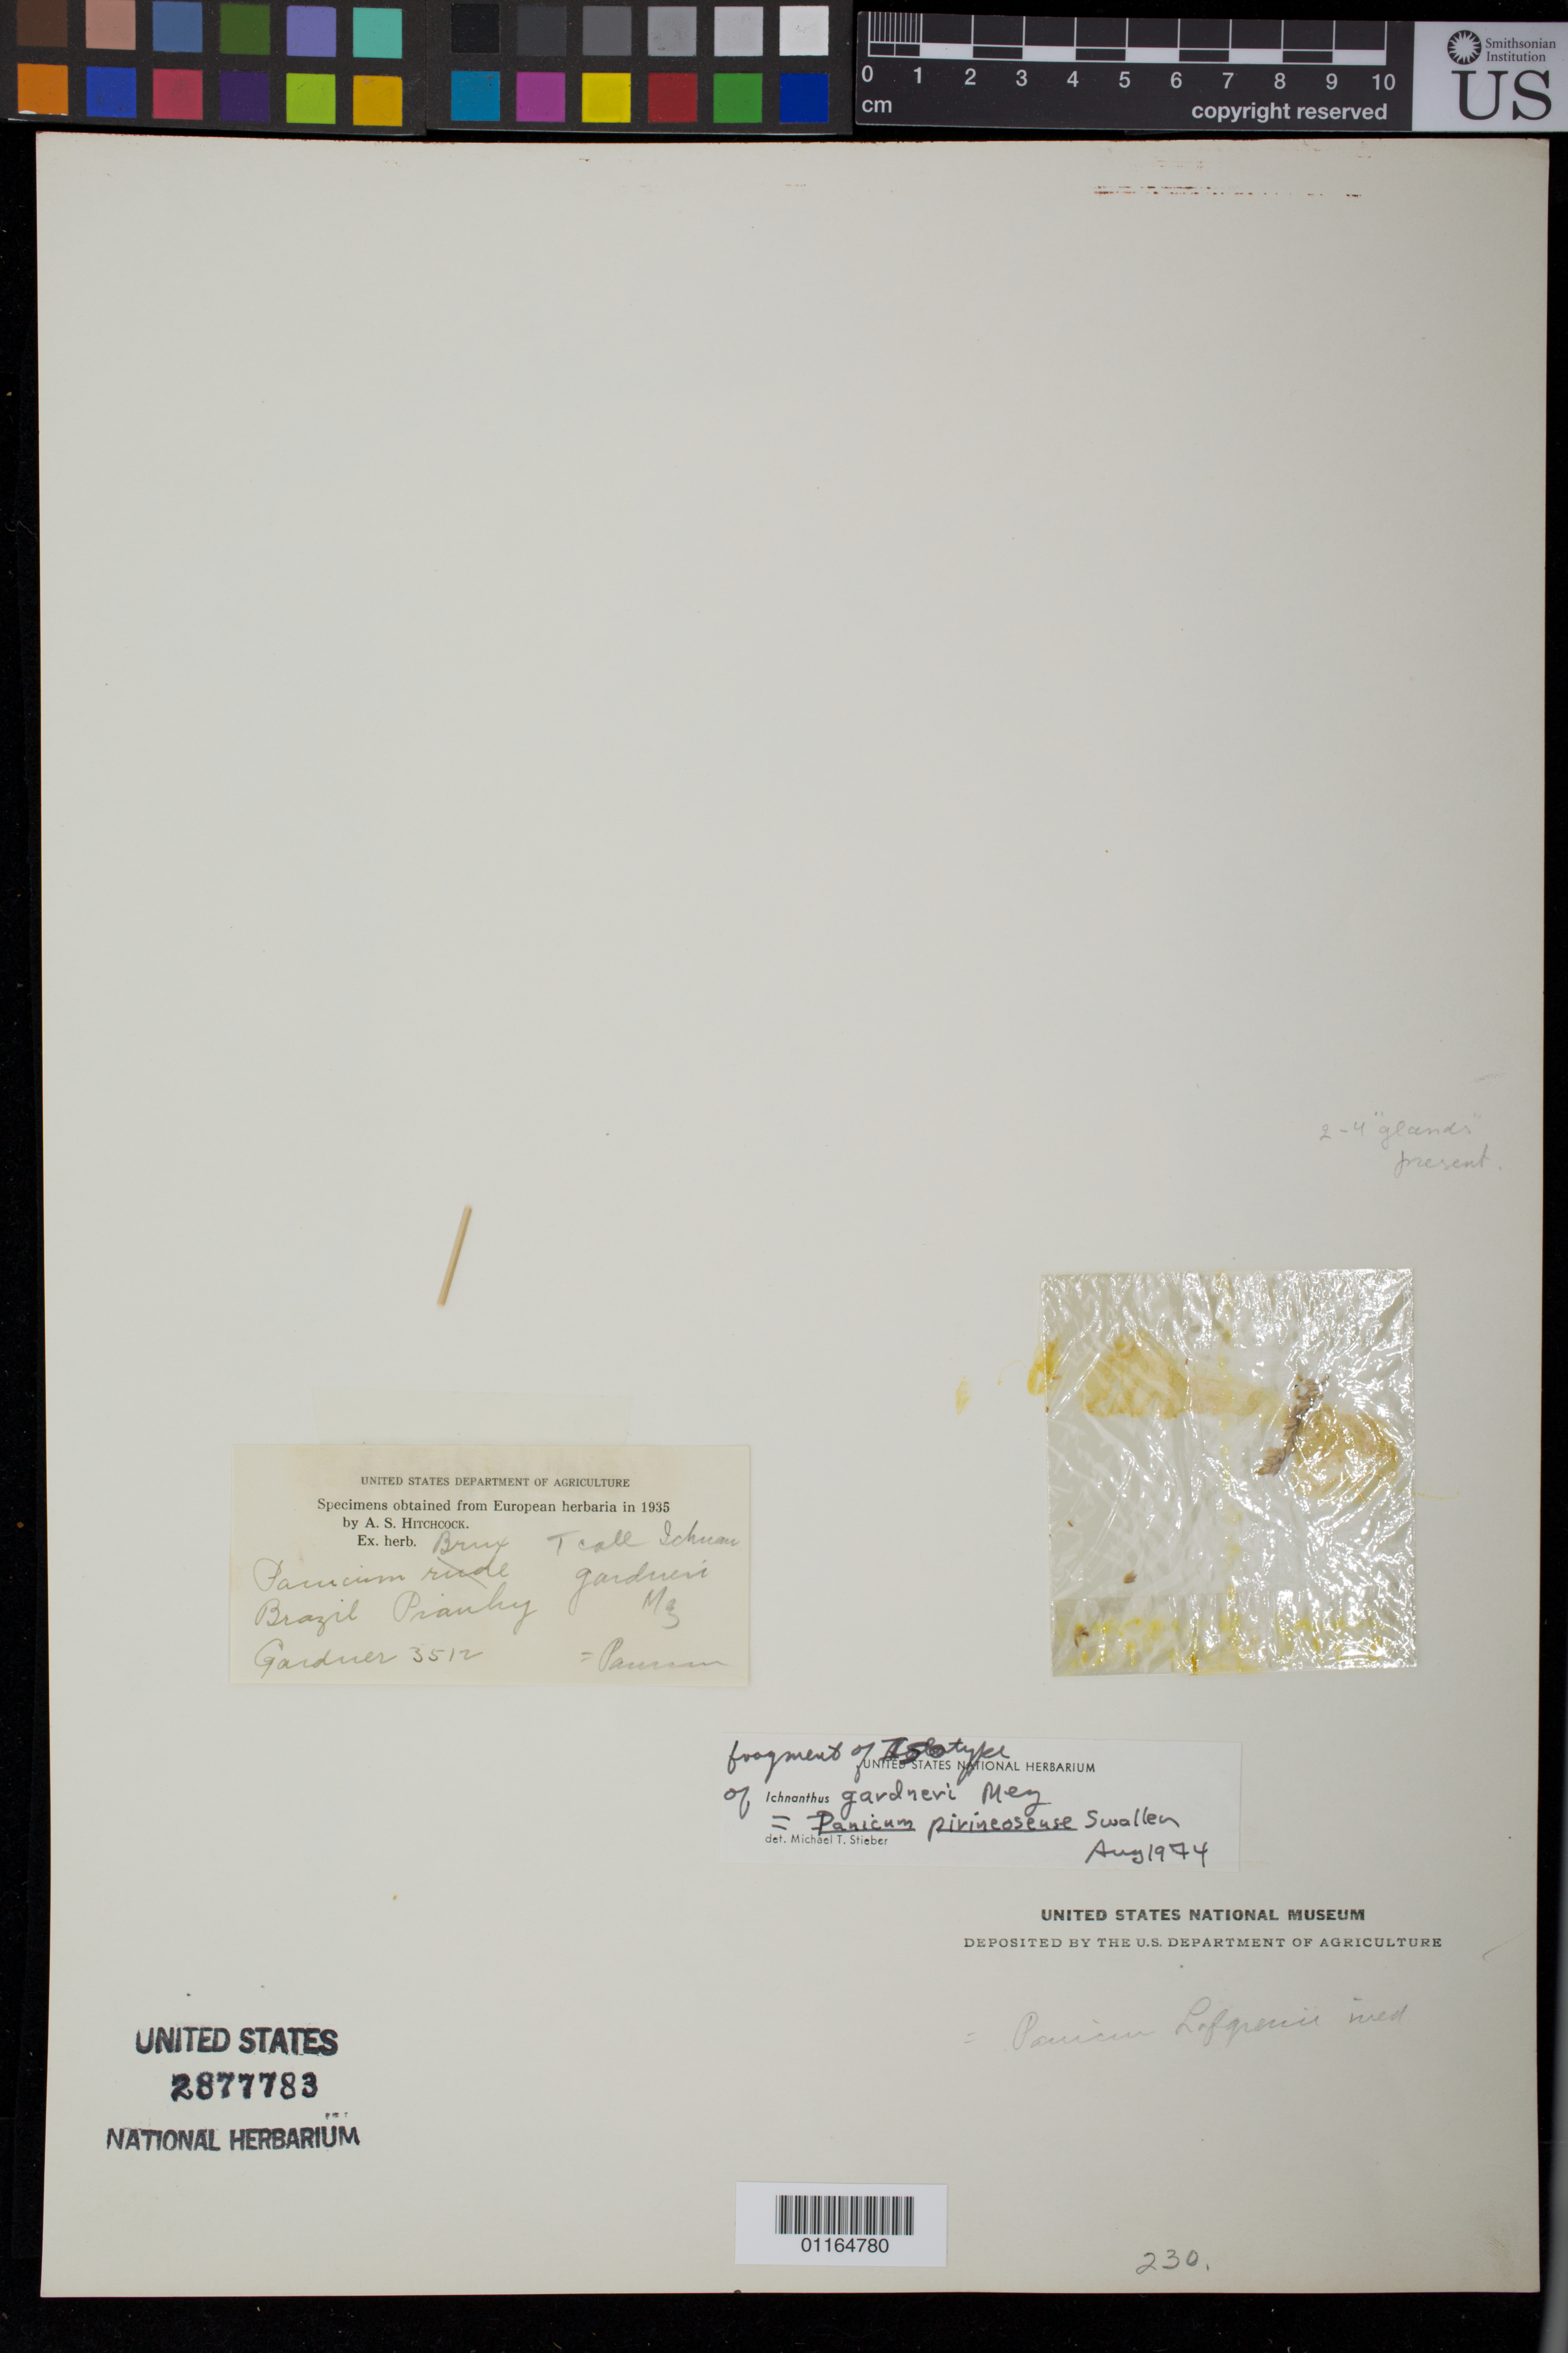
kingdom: Plantae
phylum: Tracheophyta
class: Liliopsida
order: Poales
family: Poaceae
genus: Ichnanthus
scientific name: Ichnanthus gardneri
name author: Mez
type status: Isotype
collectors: G. Gardner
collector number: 3512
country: Brazil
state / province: Goiás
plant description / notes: Fragmentary material of type specimen ex herb. Brussels. Fragment of isotype according to annotation by M.T. Stieber (1974) but note locality is "Piauhy" [protologue cites "Goyaz"].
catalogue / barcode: US 2877783